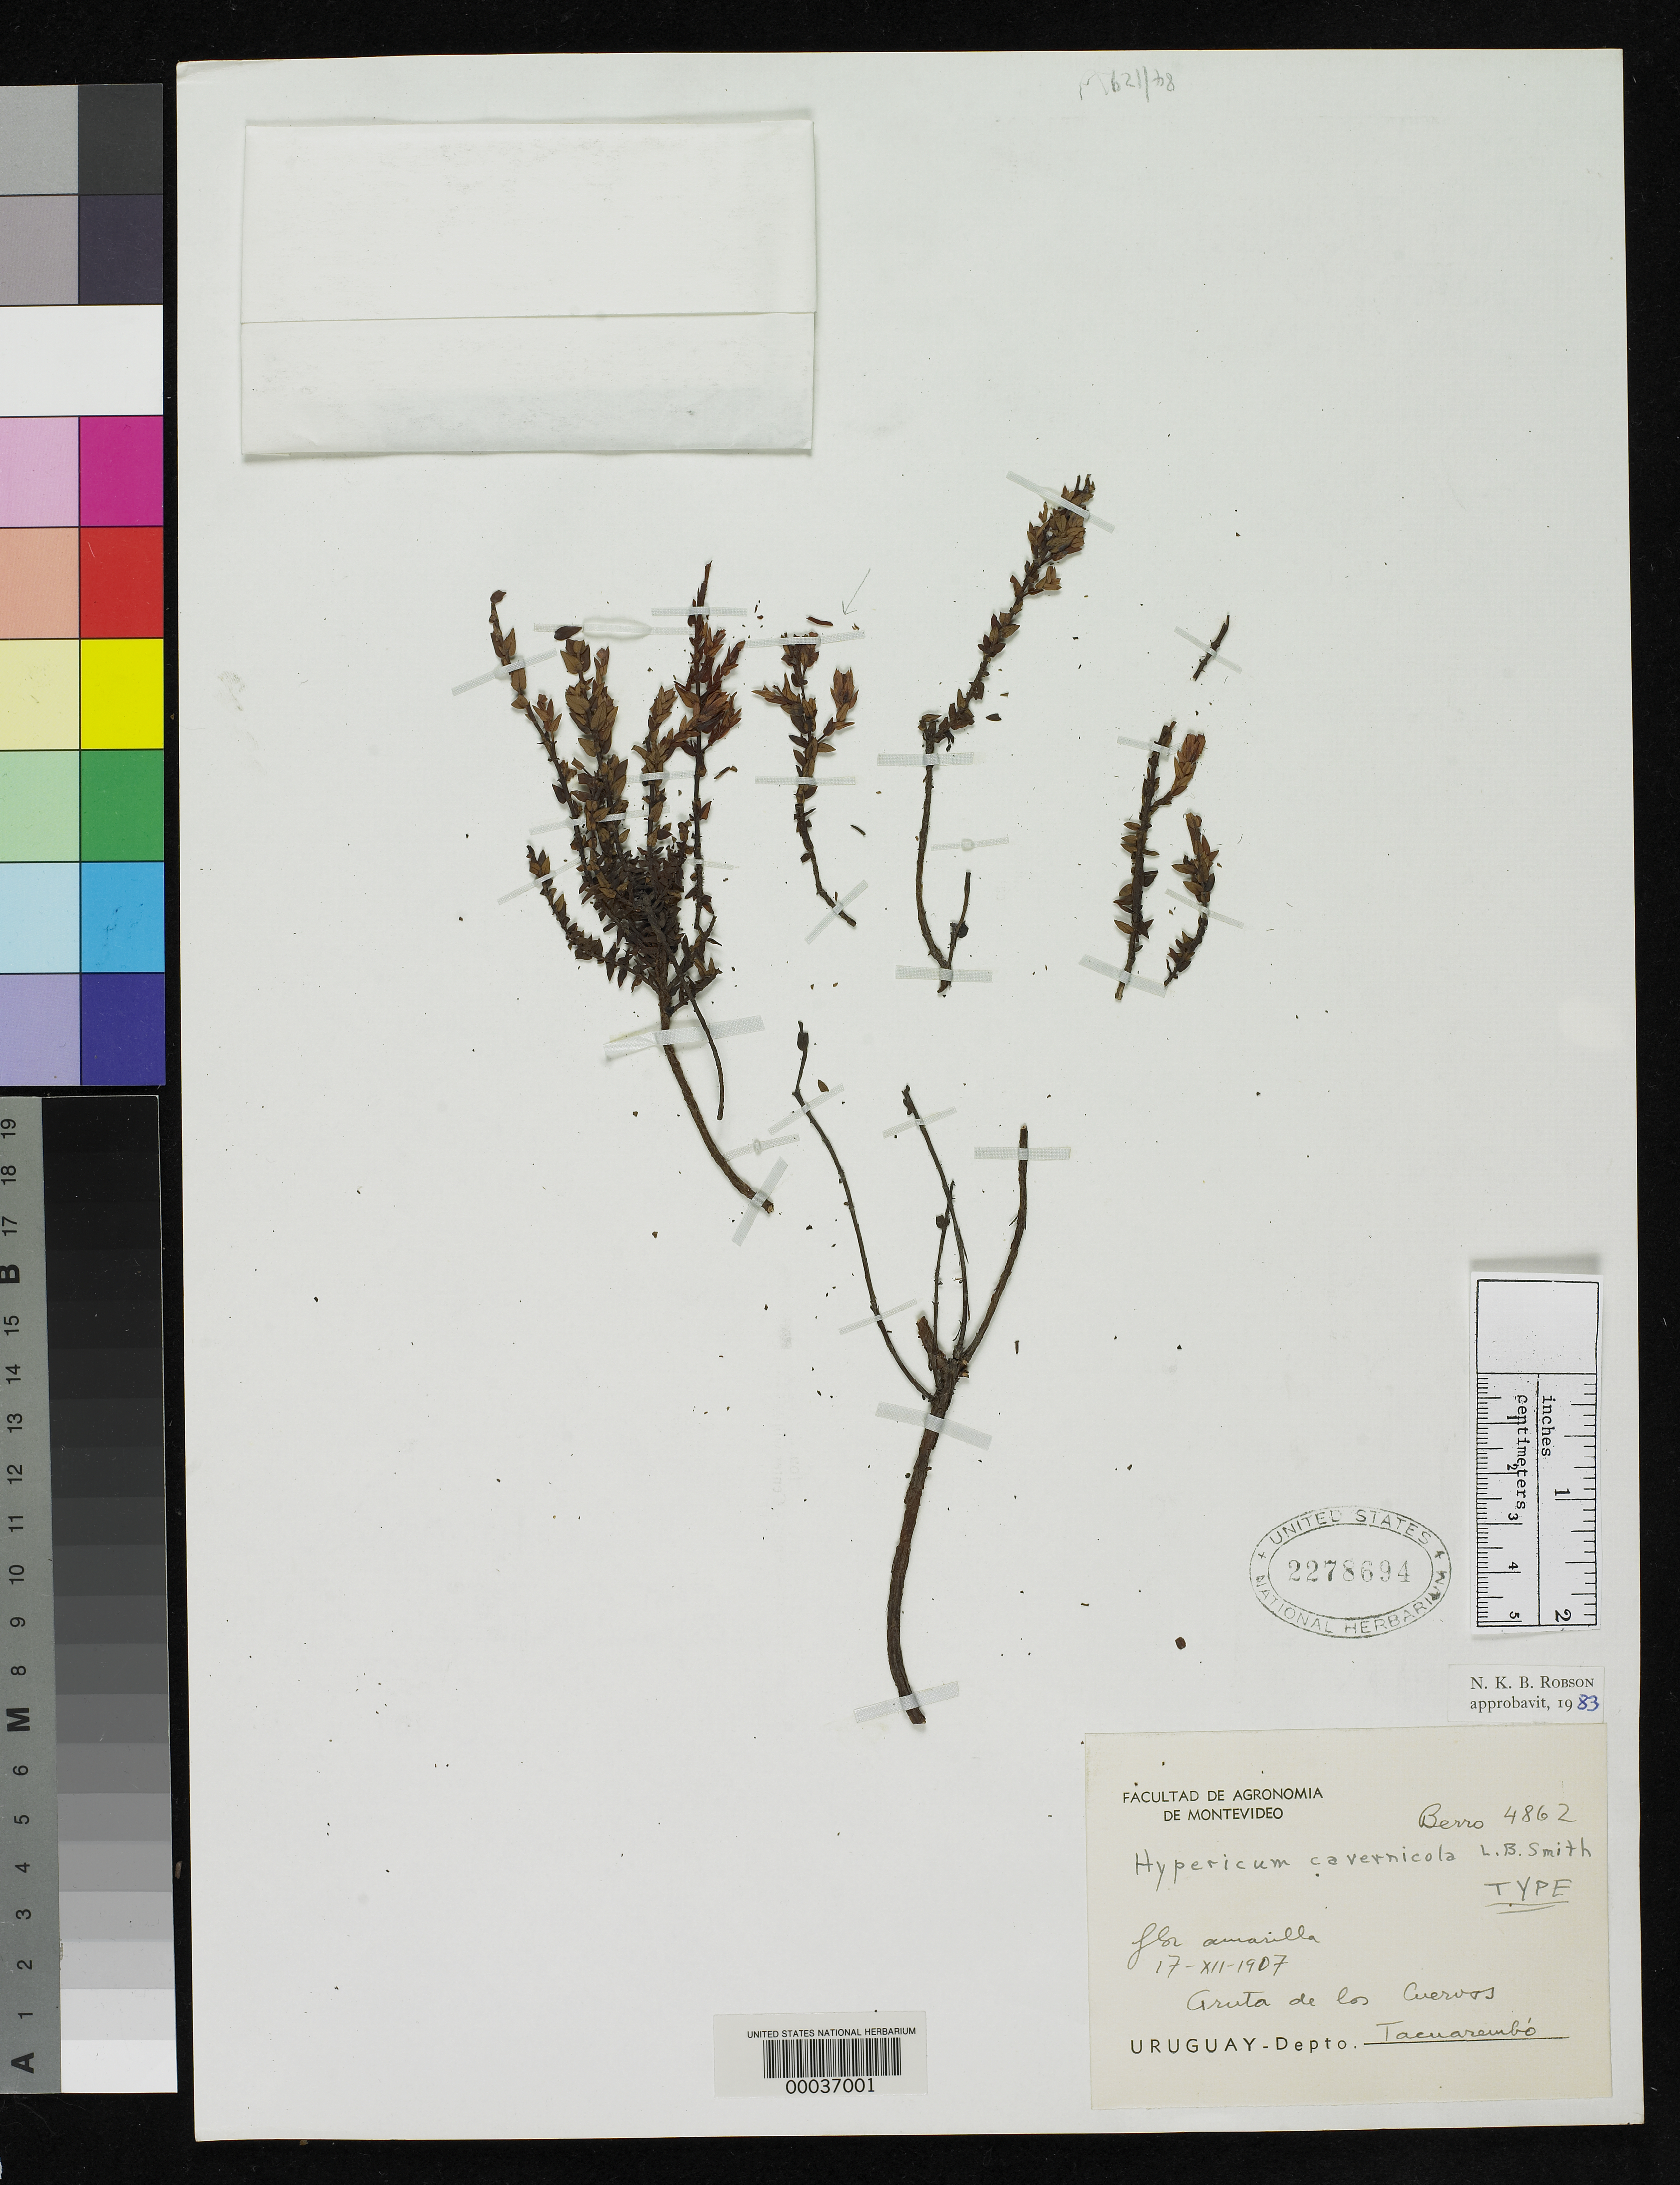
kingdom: Plantae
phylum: Tracheophyta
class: Magnoliopsida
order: Malpighiales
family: Hypericaceae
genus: Hypericum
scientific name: Hypericum cavernicola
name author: L.B. Sm.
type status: Holotype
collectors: M. Berro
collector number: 4862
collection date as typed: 17 Dec 1907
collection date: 1907-12-17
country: Uruguay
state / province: Tacuarembó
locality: Gruta de Los Cuernos.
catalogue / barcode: US 2278694